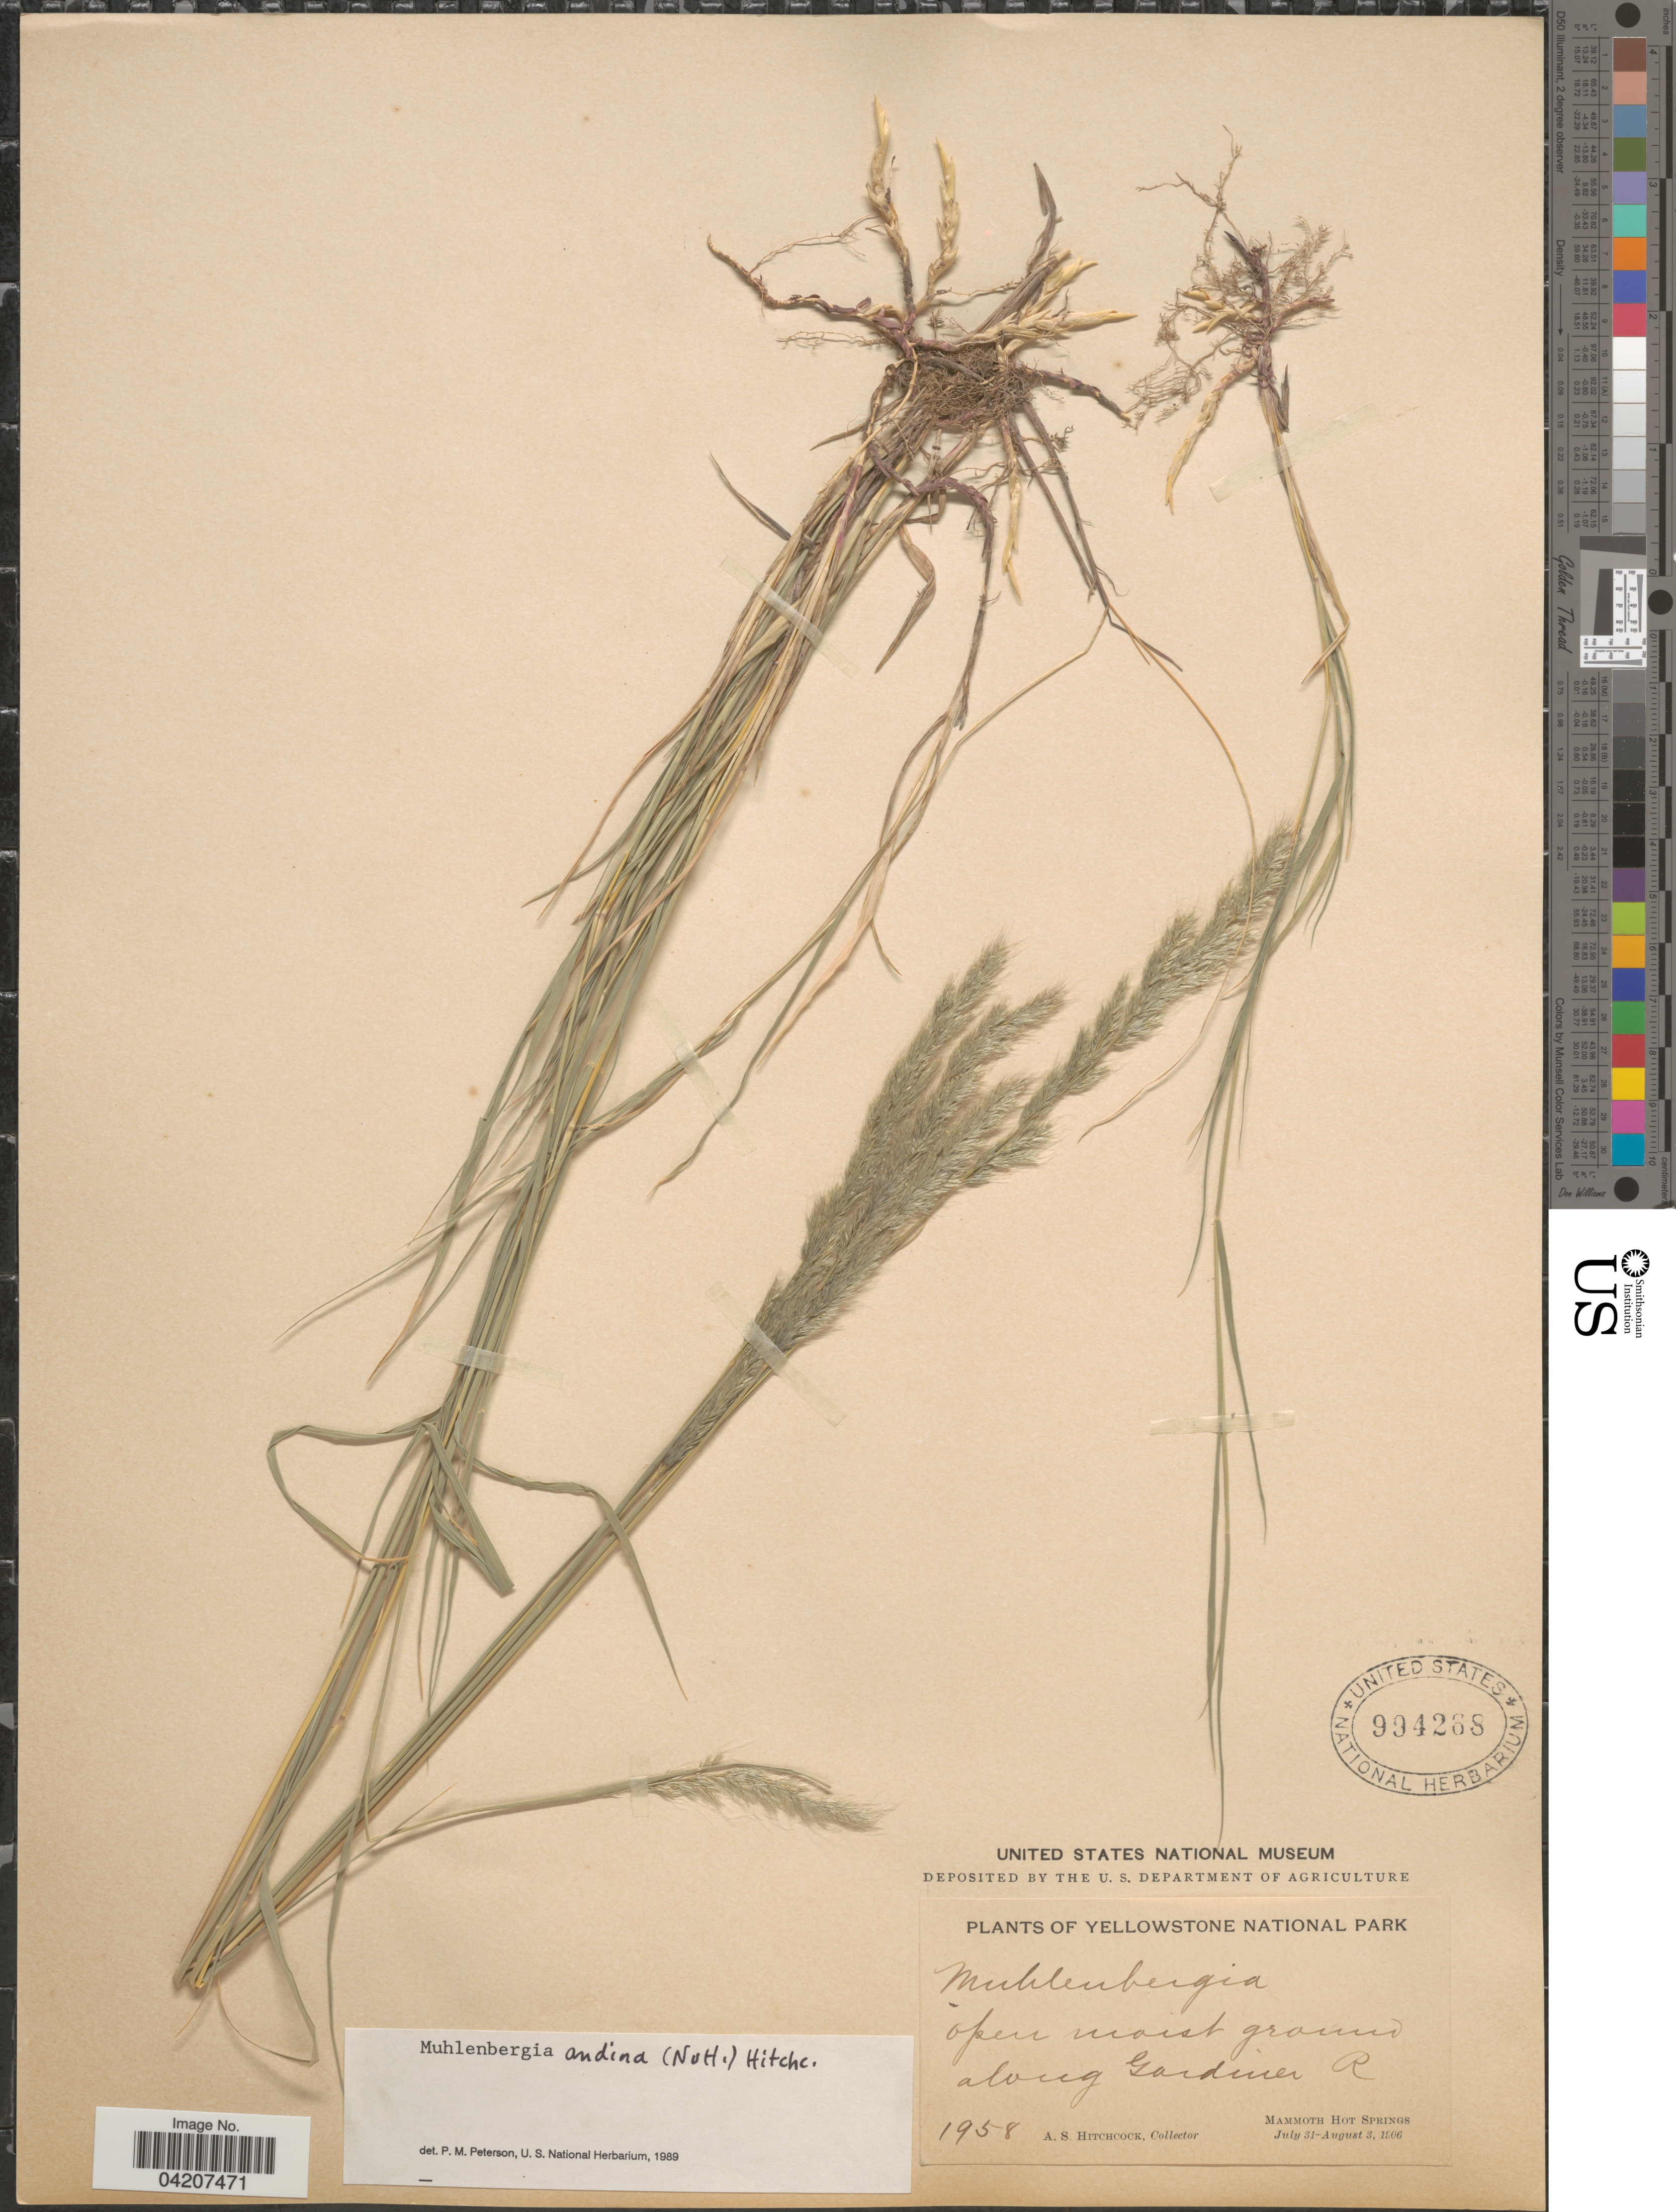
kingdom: Plantae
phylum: Tracheophyta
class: Liliopsida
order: Poales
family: Poaceae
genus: Muhlenbergia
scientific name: Muhlenbergia andina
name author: (Nutt.) Hitchc.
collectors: A. S. Hitchcock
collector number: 1958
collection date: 1906-07-31/1906-08-03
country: United States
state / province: Wyoming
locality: Yellowstone National Park. Open moist ground along Gardiner R. Mammoth Hot Springs.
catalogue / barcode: US 994268